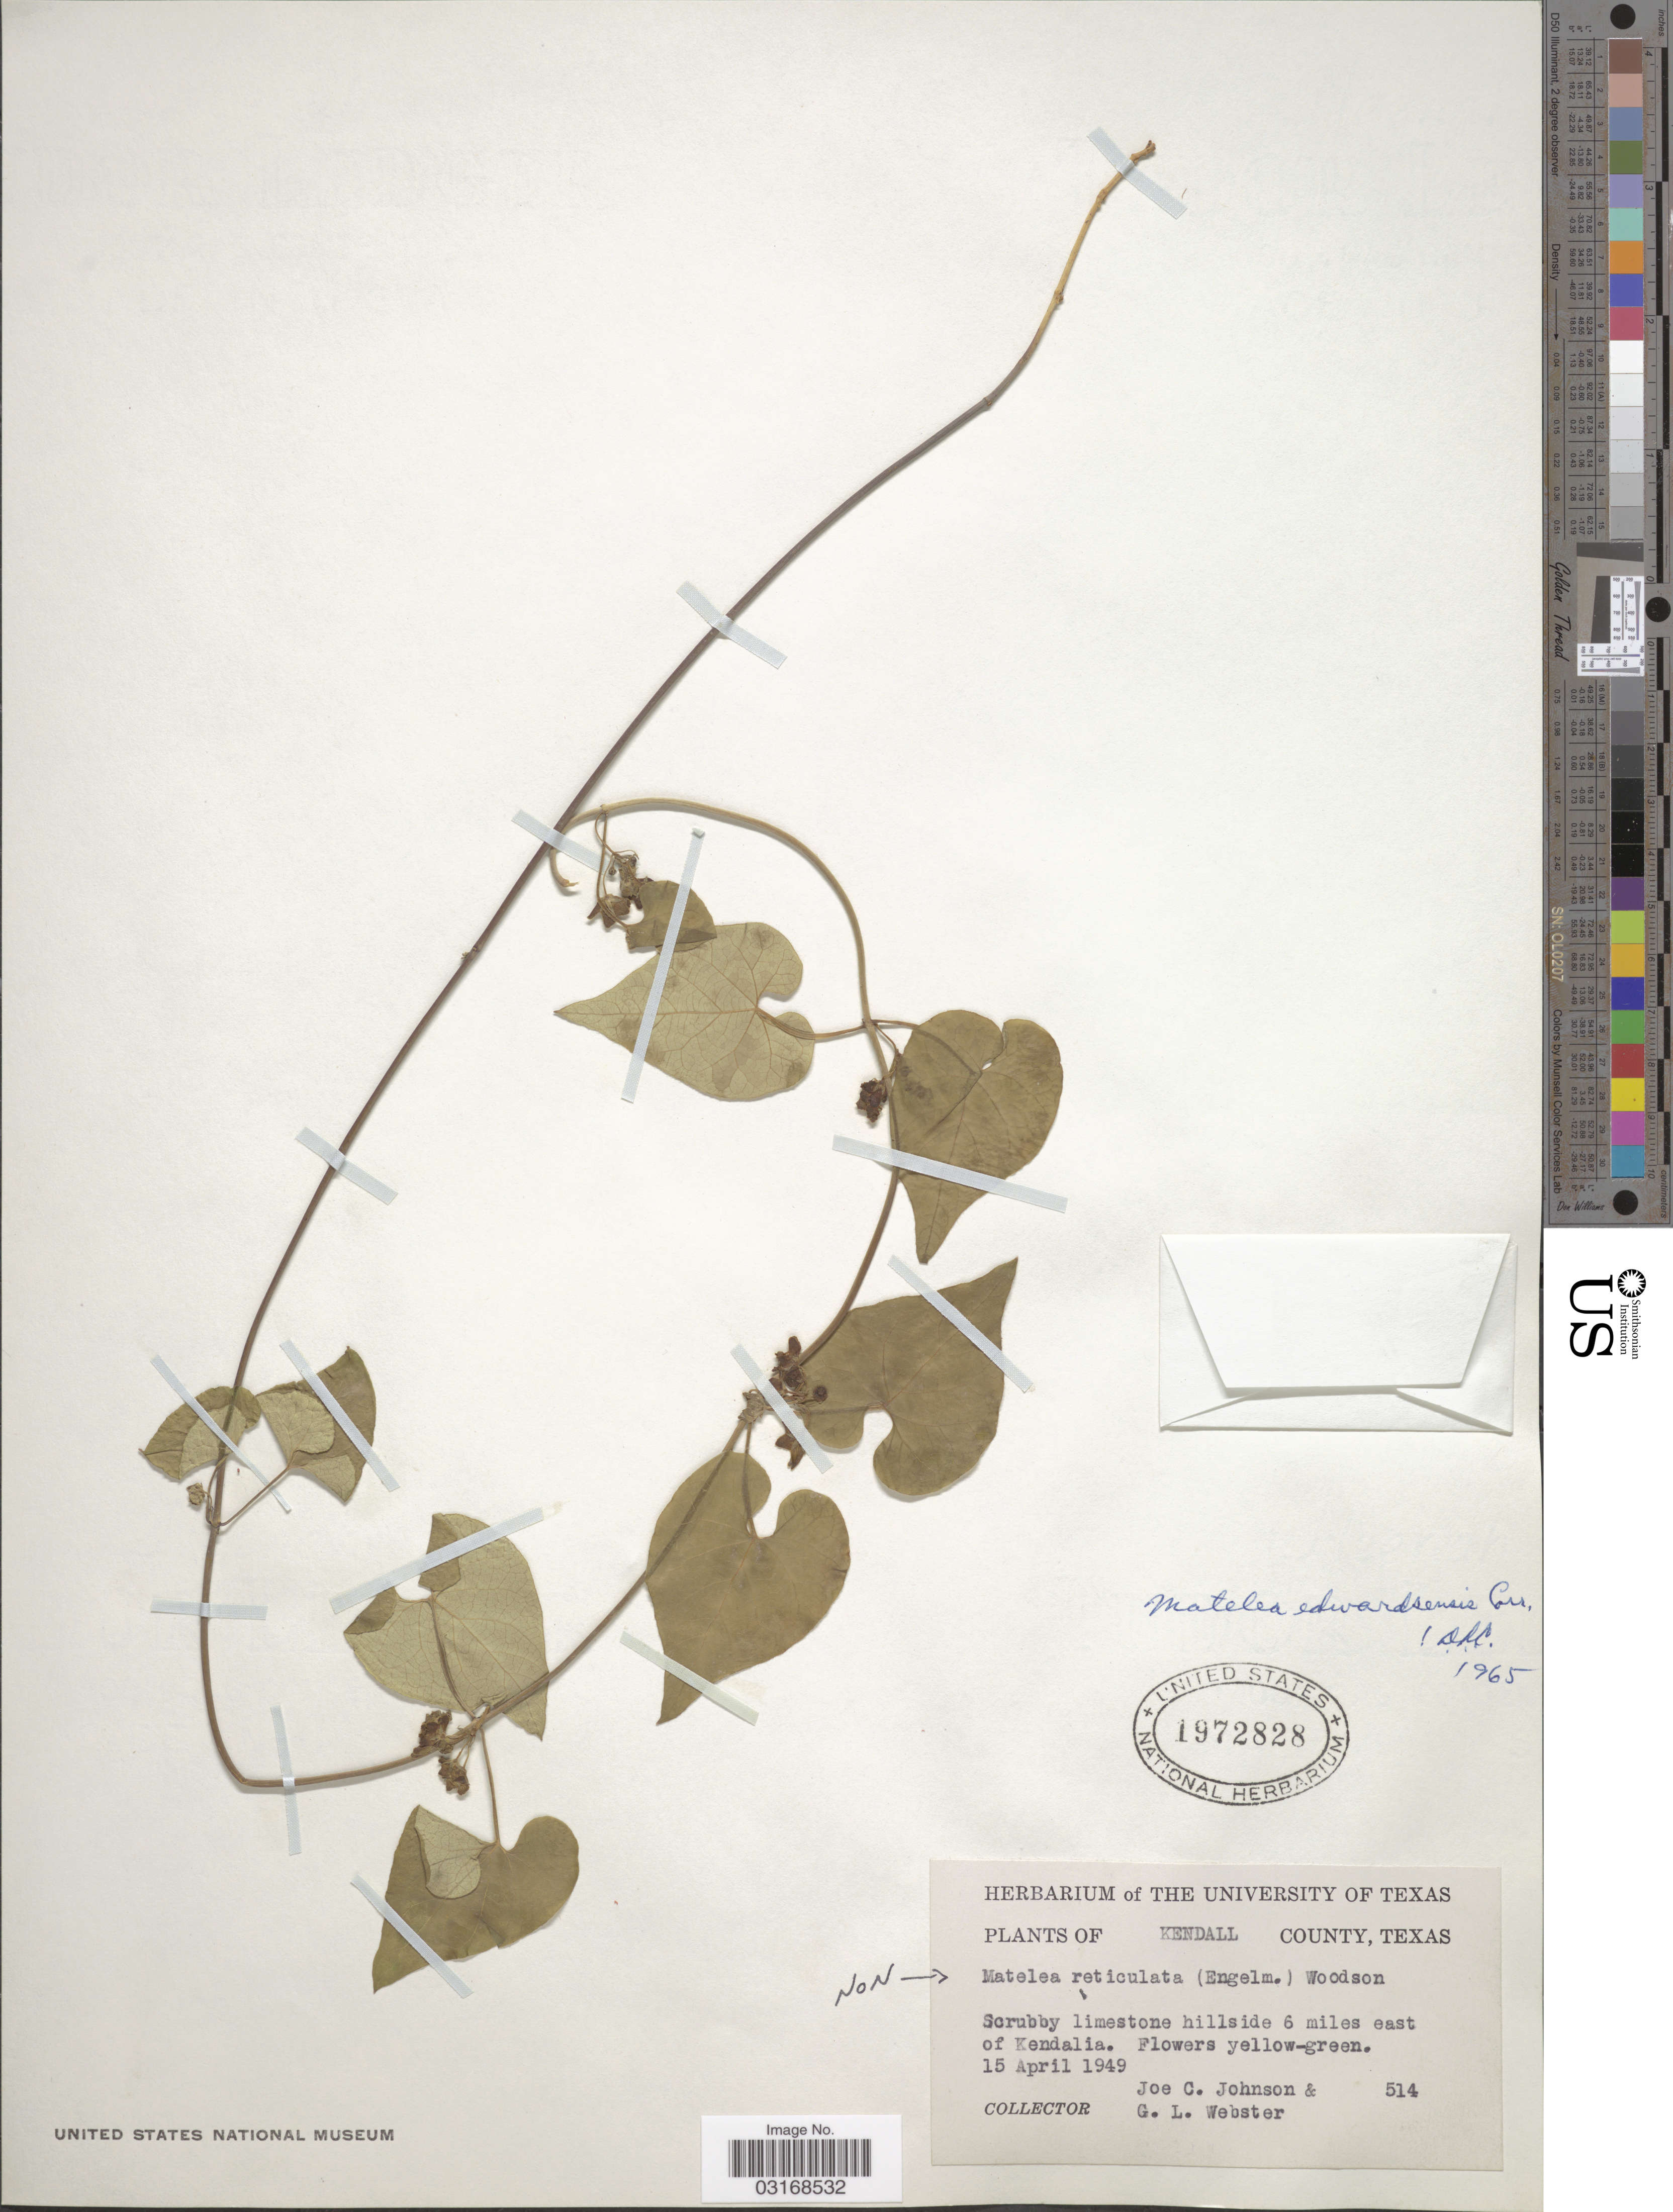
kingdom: Plantae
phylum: Tracheophyta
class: Magnoliopsida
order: Gentianales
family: Apocynaceae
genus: Matelea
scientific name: Matelea edwardsensis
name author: Correll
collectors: J. C. Johnson & G. L. Webster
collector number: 514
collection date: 1949-04-15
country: United States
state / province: Texas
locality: Kendall County. 6 miles east of Kendalia.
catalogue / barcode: US 1972828